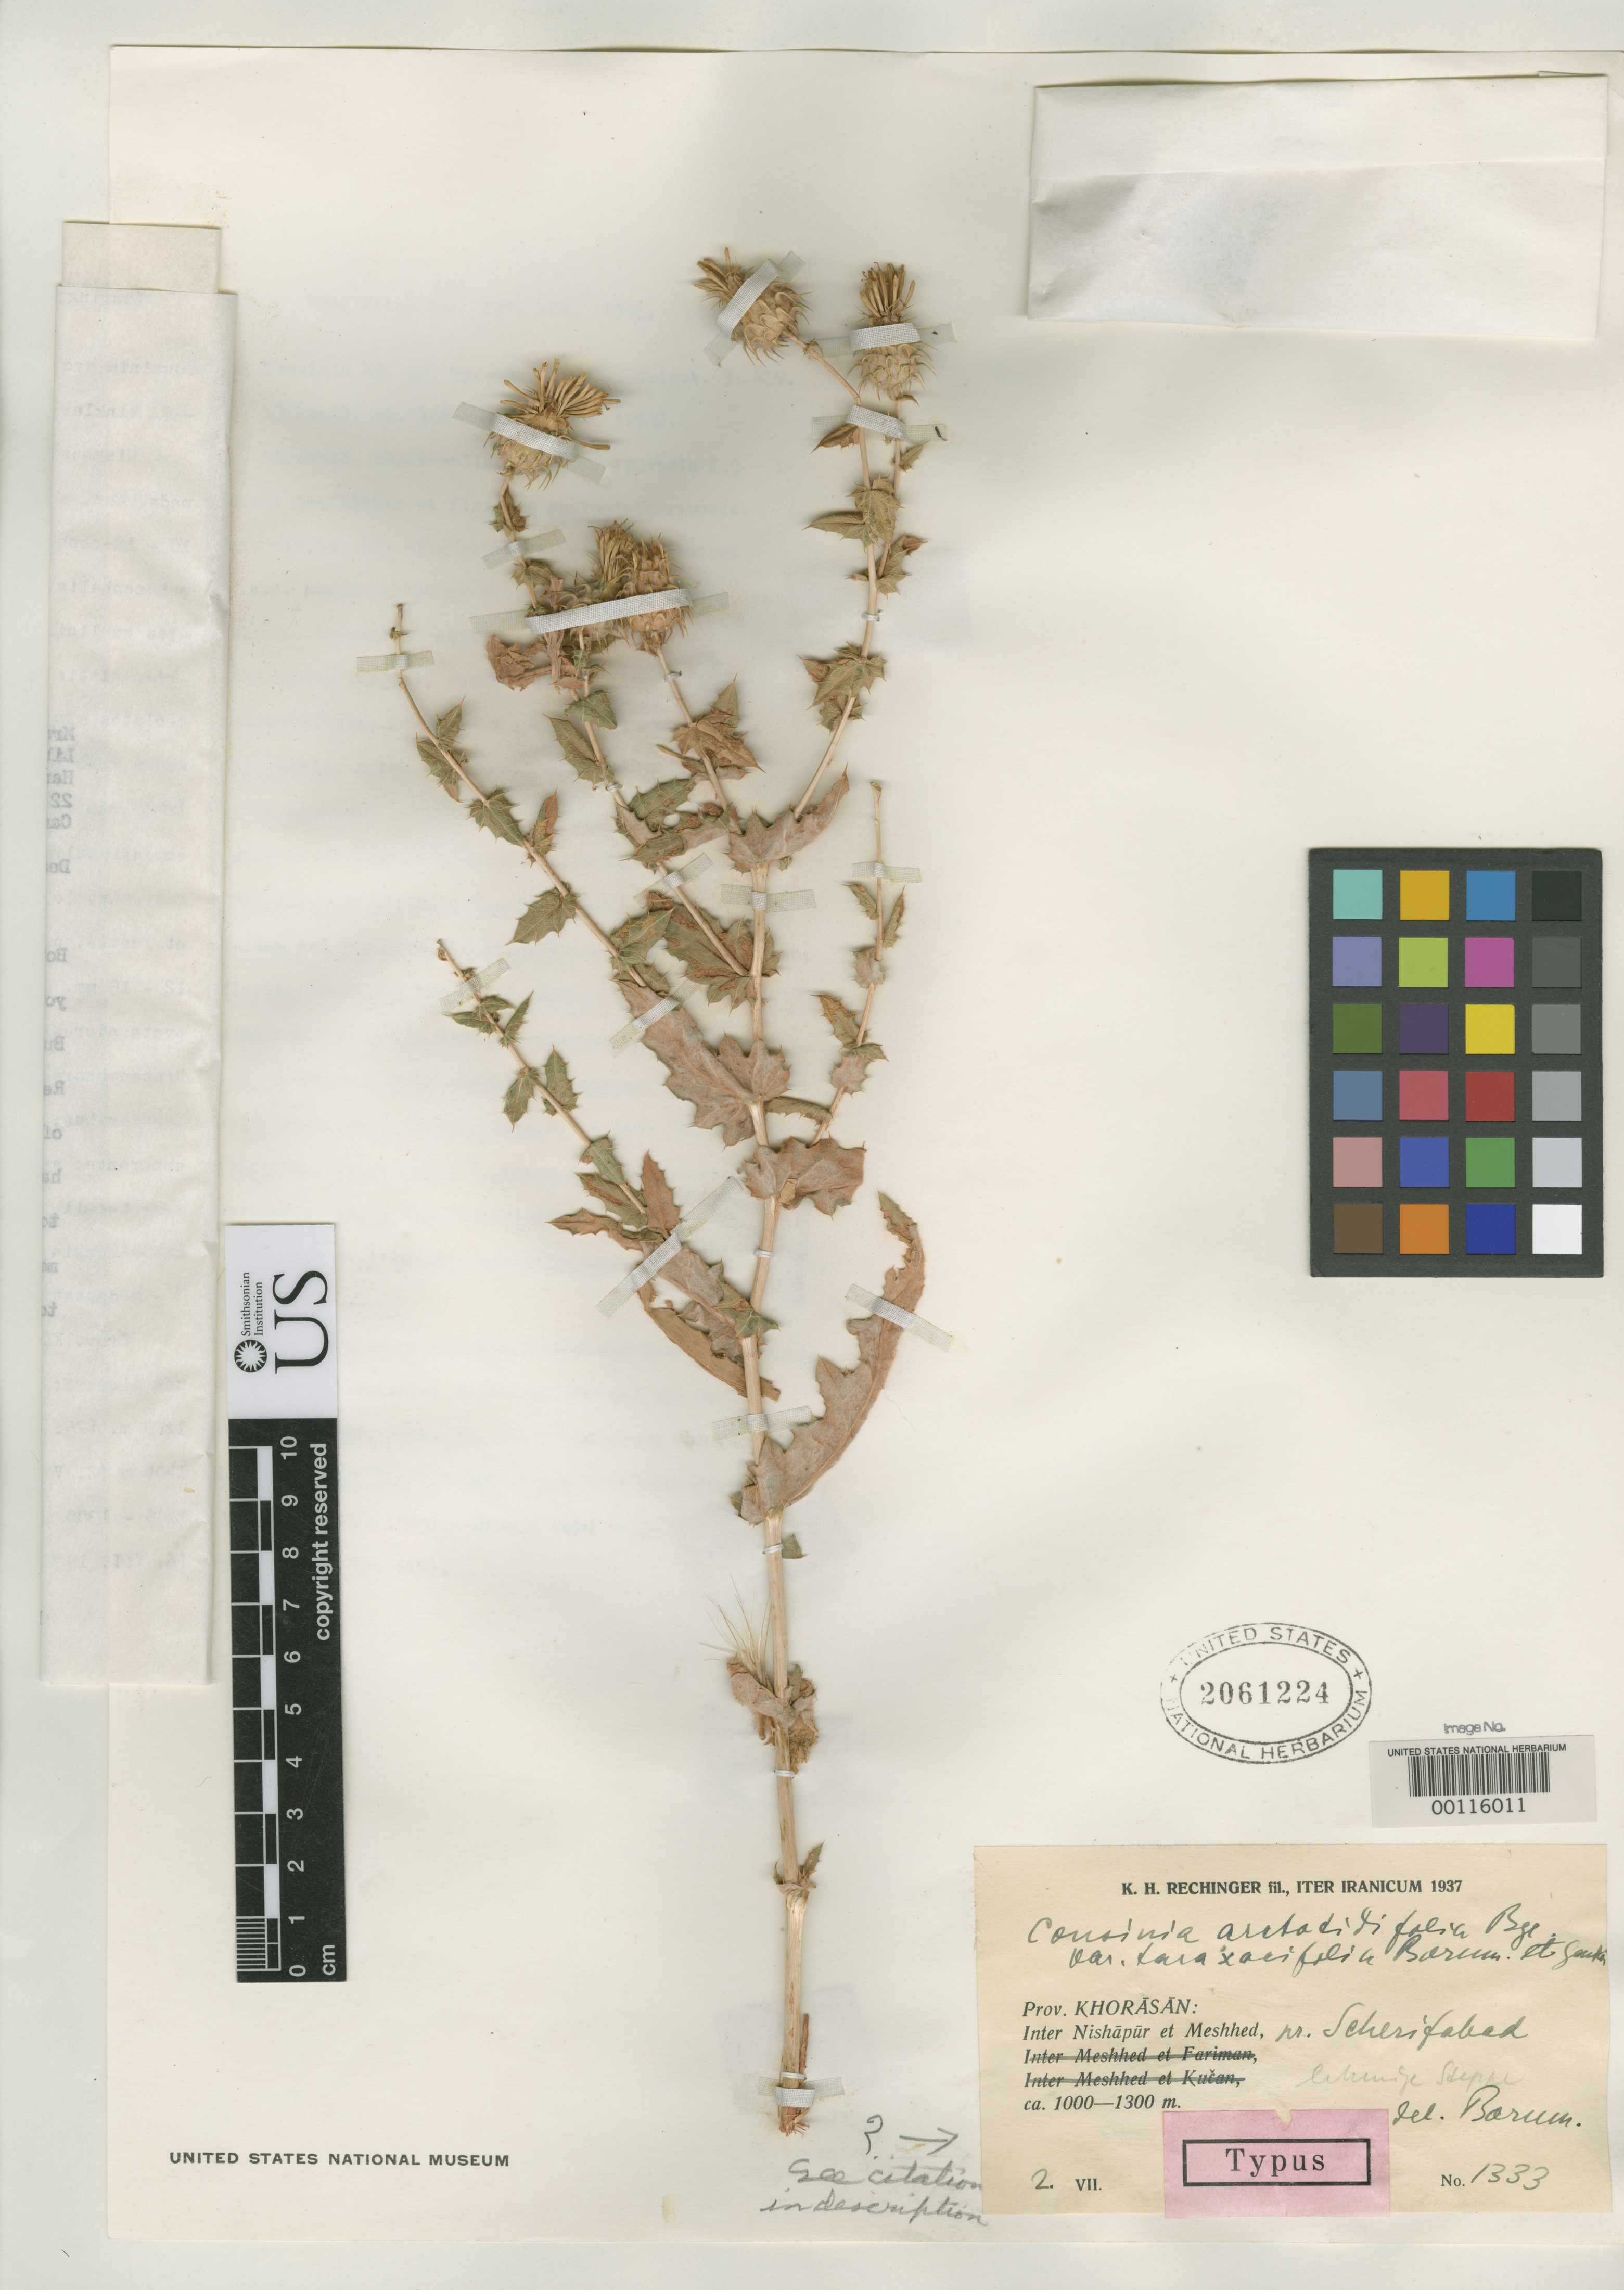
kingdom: Plantae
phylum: Tracheophyta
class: Magnoliopsida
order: Asterales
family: Asteraceae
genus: Cousinia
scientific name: Cousinia arctotidifolia var. taraxacifolia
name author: Bornm. & Gauba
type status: Isosyntype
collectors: K. H. Rechinger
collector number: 1333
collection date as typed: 02 Jul 1937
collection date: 1937-07-02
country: Iran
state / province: Khorasan [obsolete]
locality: Near Scherifabad, between Nishapur and Meshed.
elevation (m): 1000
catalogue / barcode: US 2061224